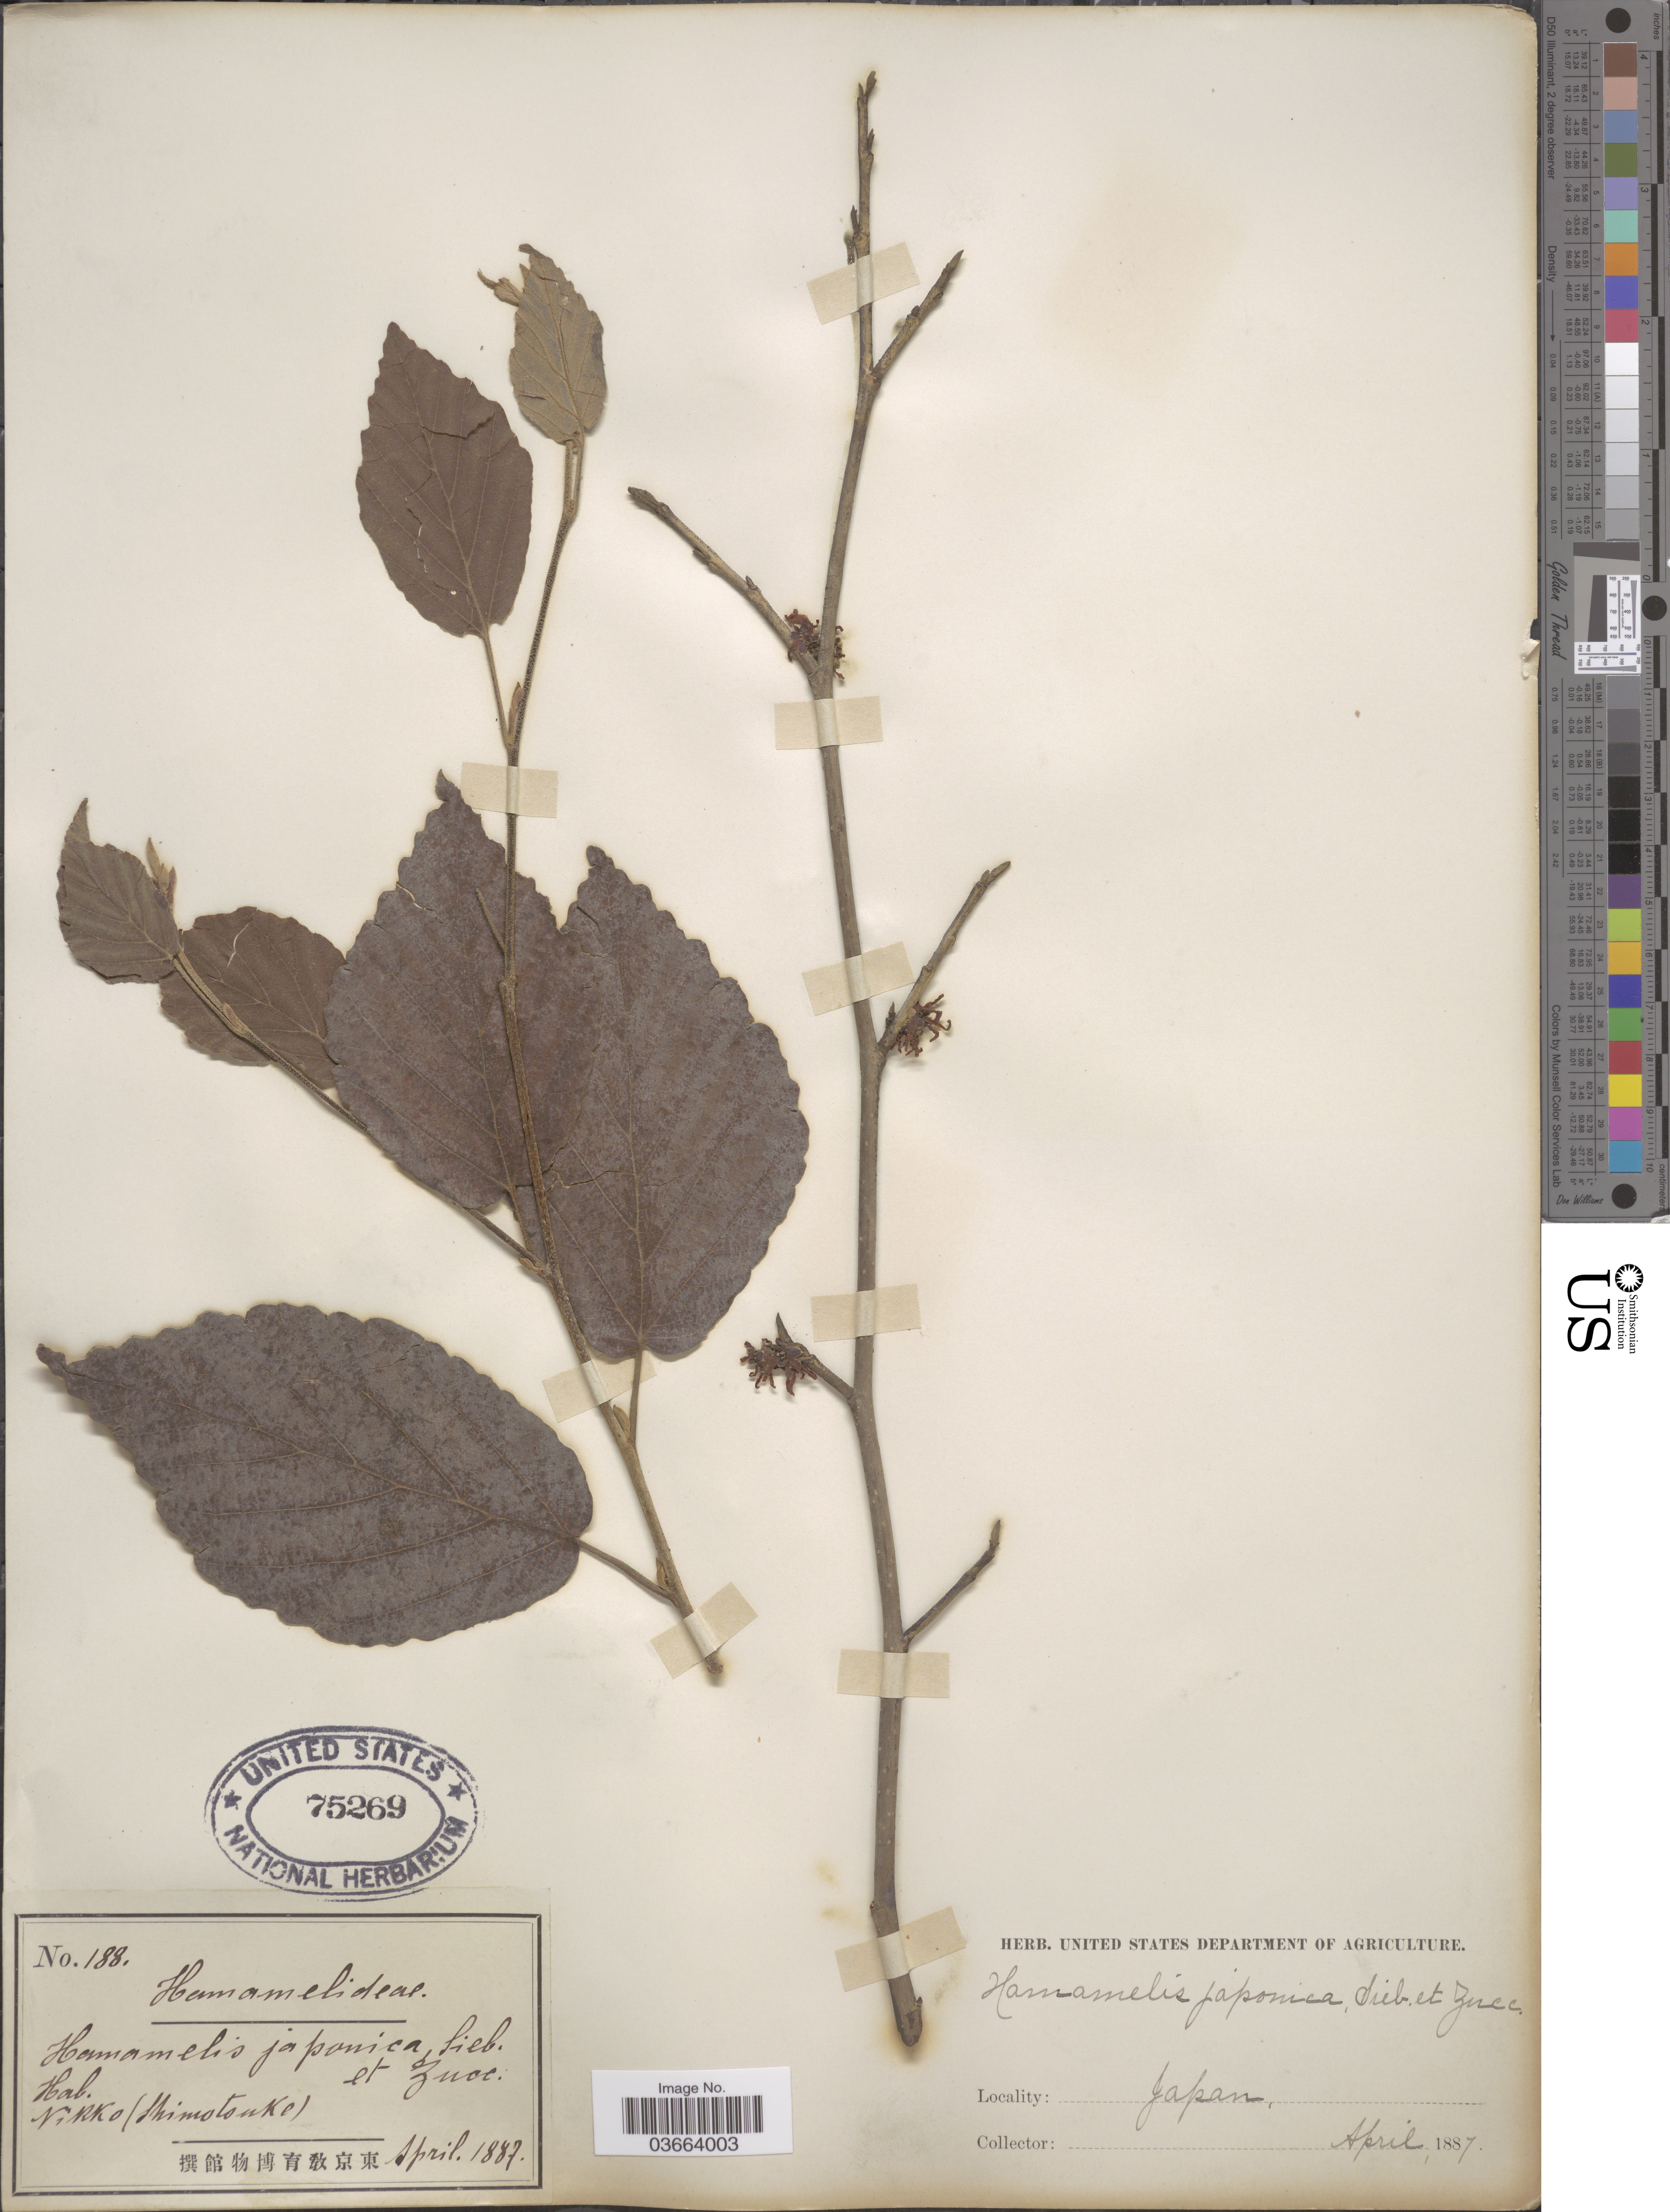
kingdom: Plantae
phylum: Tracheophyta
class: Magnoliopsida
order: Saxifragales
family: Hamamelidaceae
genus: Hamamelis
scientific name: Hamamelis japonica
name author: Siebold & Zucc.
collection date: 1887-04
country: Japan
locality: Nikko (Shimotsuke).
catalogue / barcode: US 75269